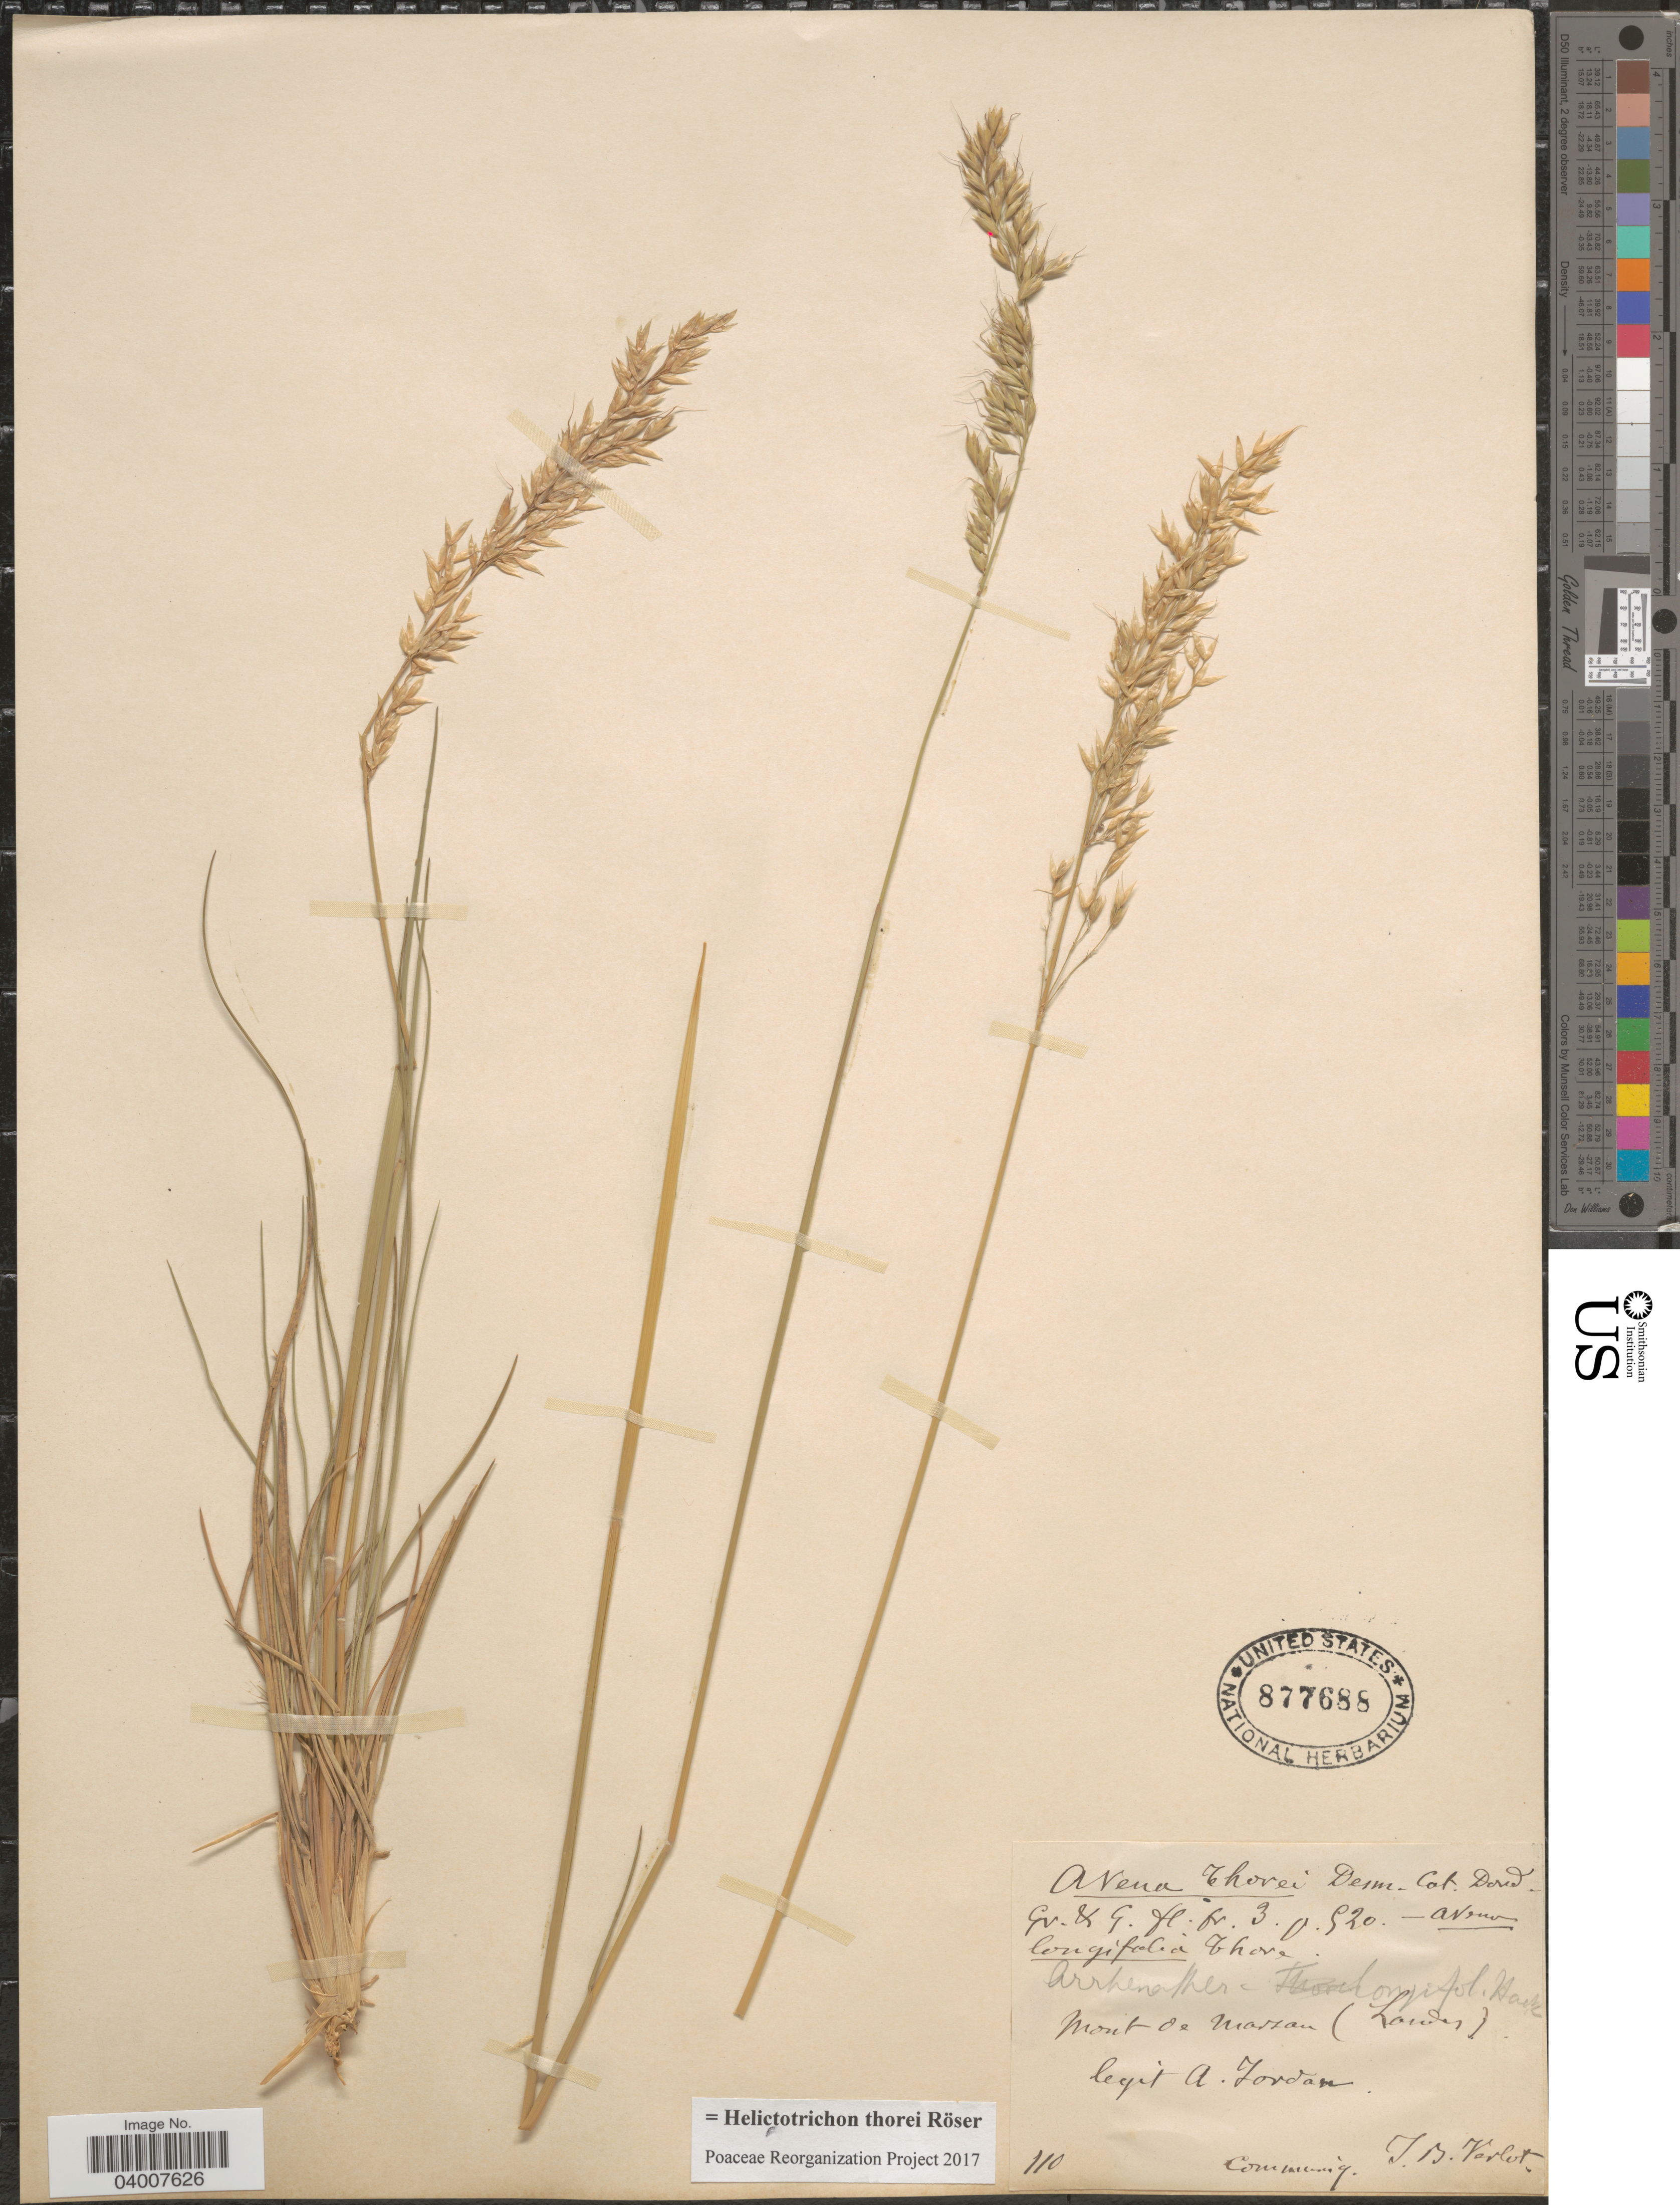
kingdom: Plantae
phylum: Tracheophyta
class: Liliopsida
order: Poales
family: Poaceae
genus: Helictotrichon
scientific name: Helictotrichon thorei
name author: Röser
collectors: A. Jordan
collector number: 110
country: France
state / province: Nouvelle-Aquitaine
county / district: Landes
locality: Mont de Marsan (Landes).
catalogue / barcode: US 877688